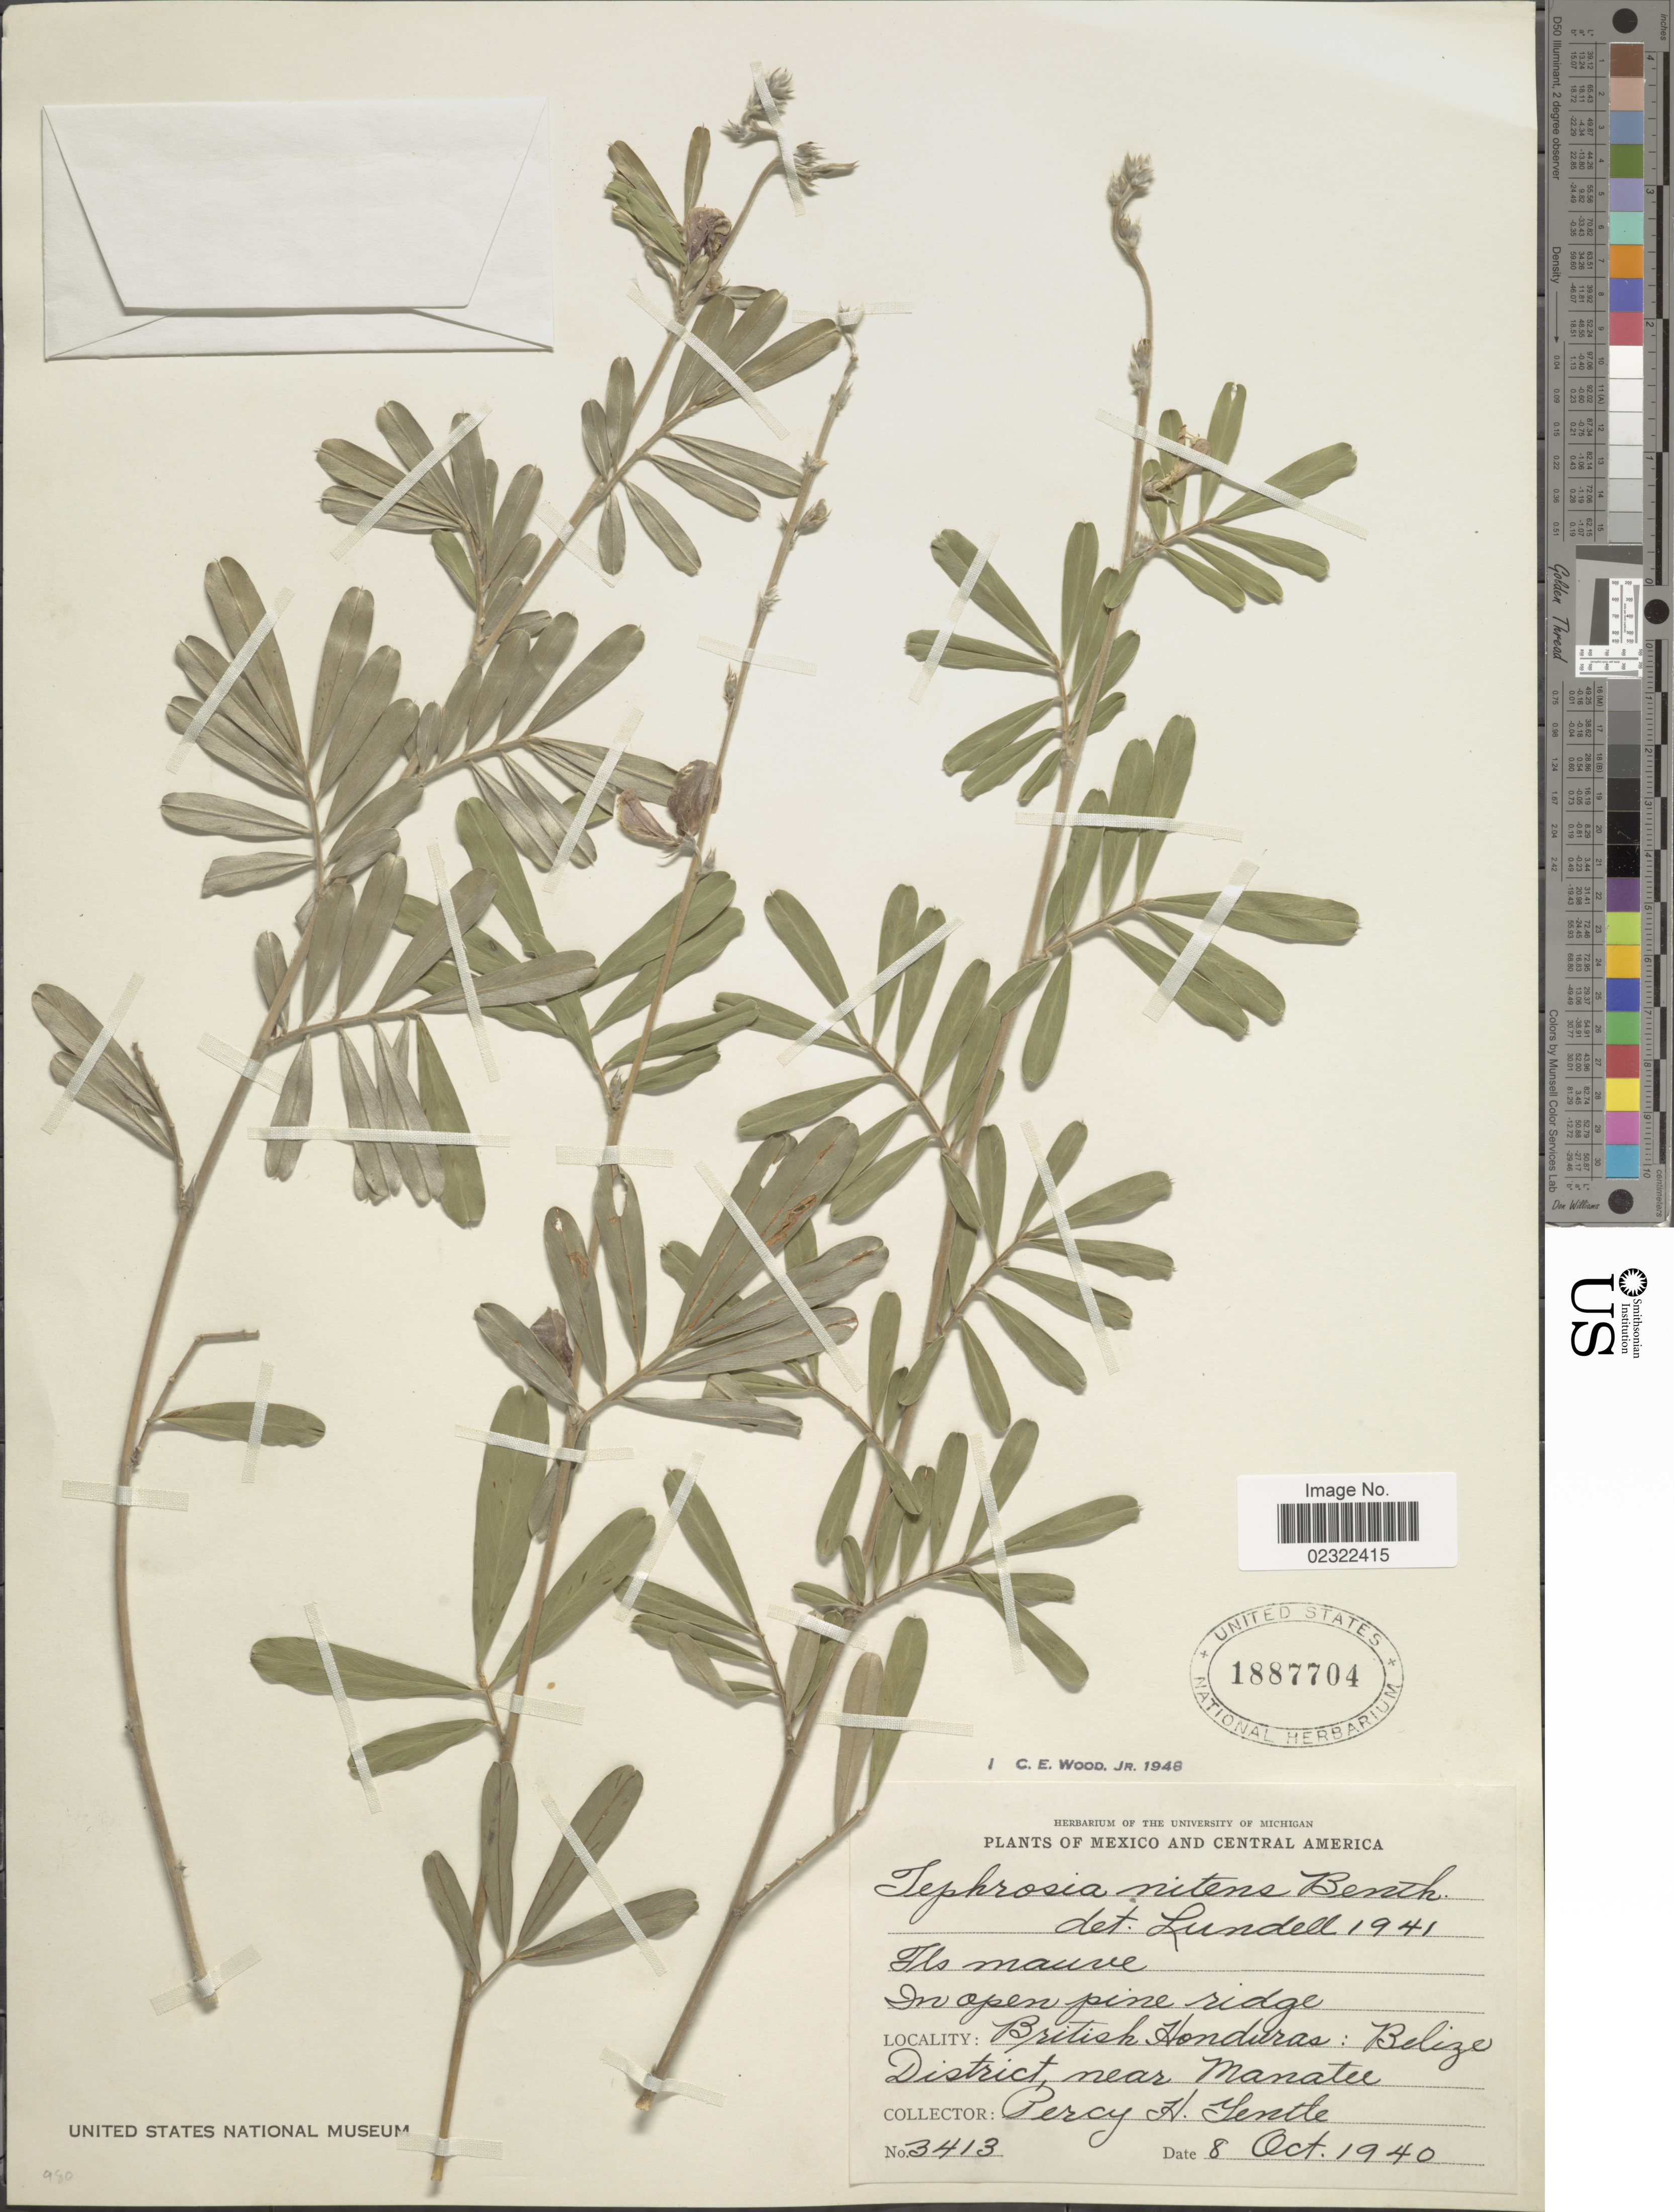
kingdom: Plantae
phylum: Tracheophyta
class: Magnoliopsida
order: Fabales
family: Fabaceae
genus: Tephrosia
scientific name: Tephrosia nitens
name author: Benth.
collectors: P. H. Gentle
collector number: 3412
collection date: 1940-10-08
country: Belize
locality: Bristish Honduras, Belize, District, near Manatee. mexico and Central America.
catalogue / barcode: US 1887704